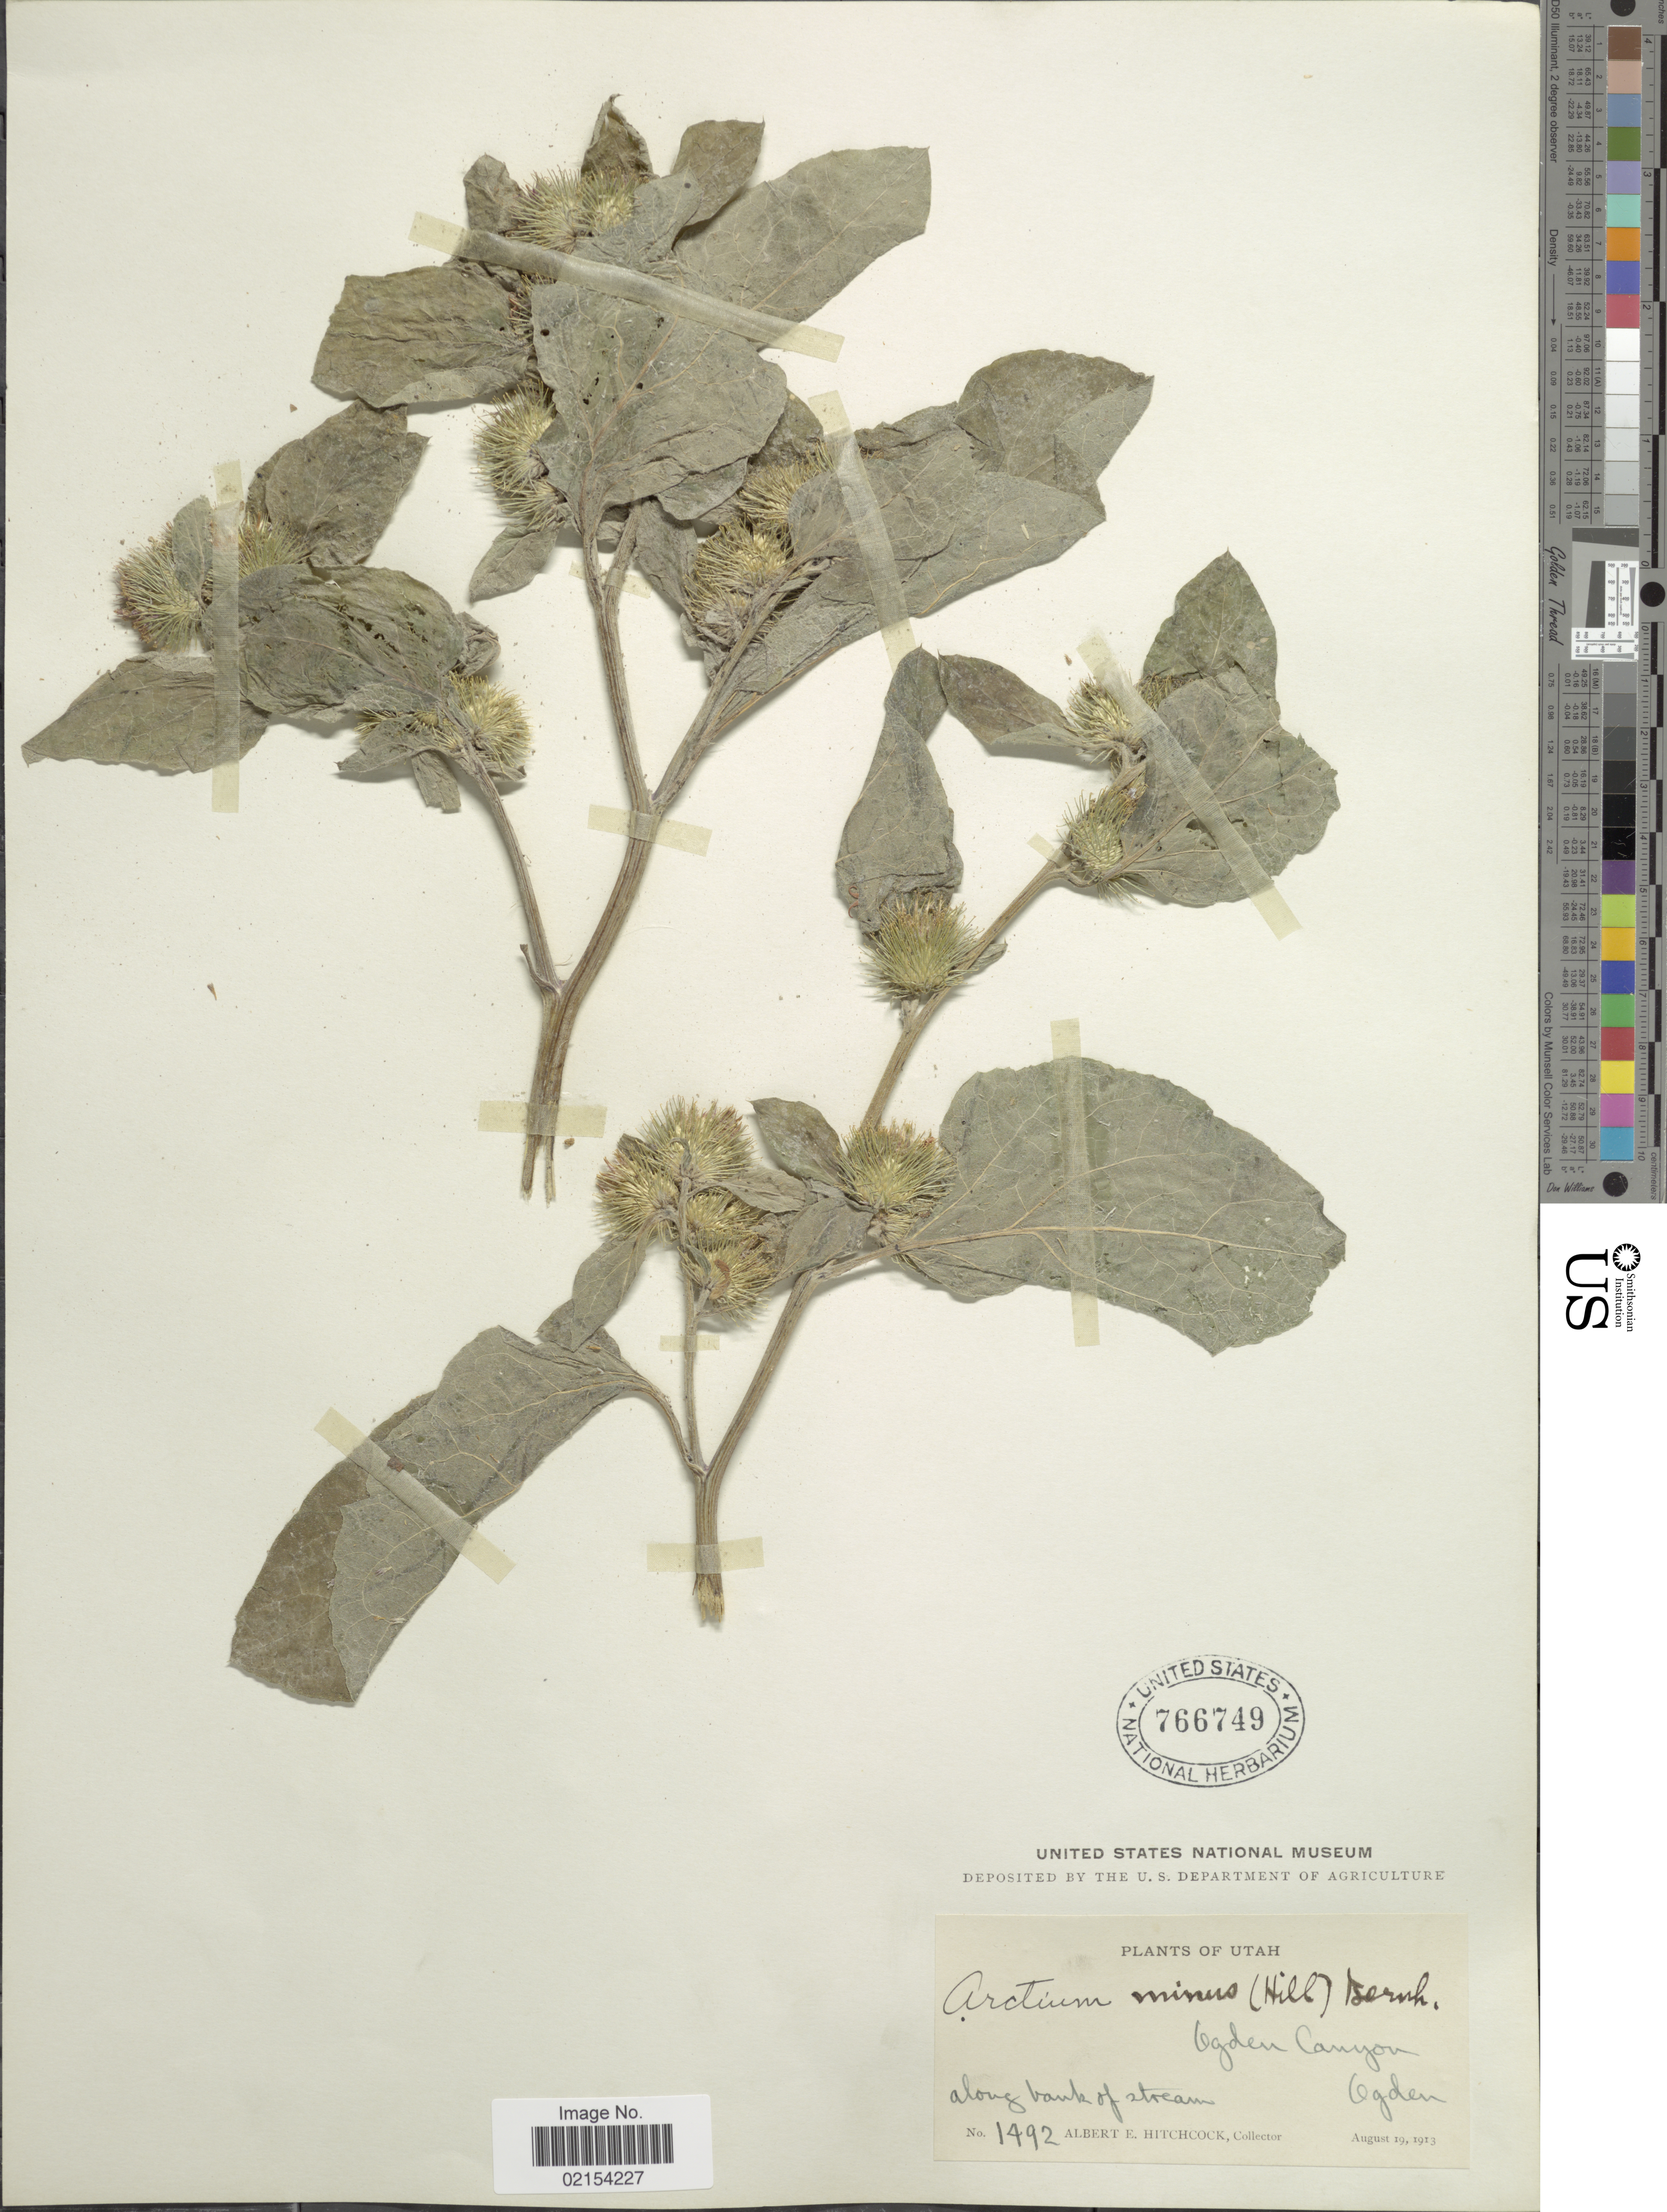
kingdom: Plantae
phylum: Tracheophyta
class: Magnoliopsida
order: Asterales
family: Asteraceae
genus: Arctium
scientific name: Arctium minus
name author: (Hill) Bernh.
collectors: A. Hitchcock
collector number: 1492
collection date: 1913-08-19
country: United States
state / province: Utah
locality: Ogden Canyon Ogden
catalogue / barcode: US 766749